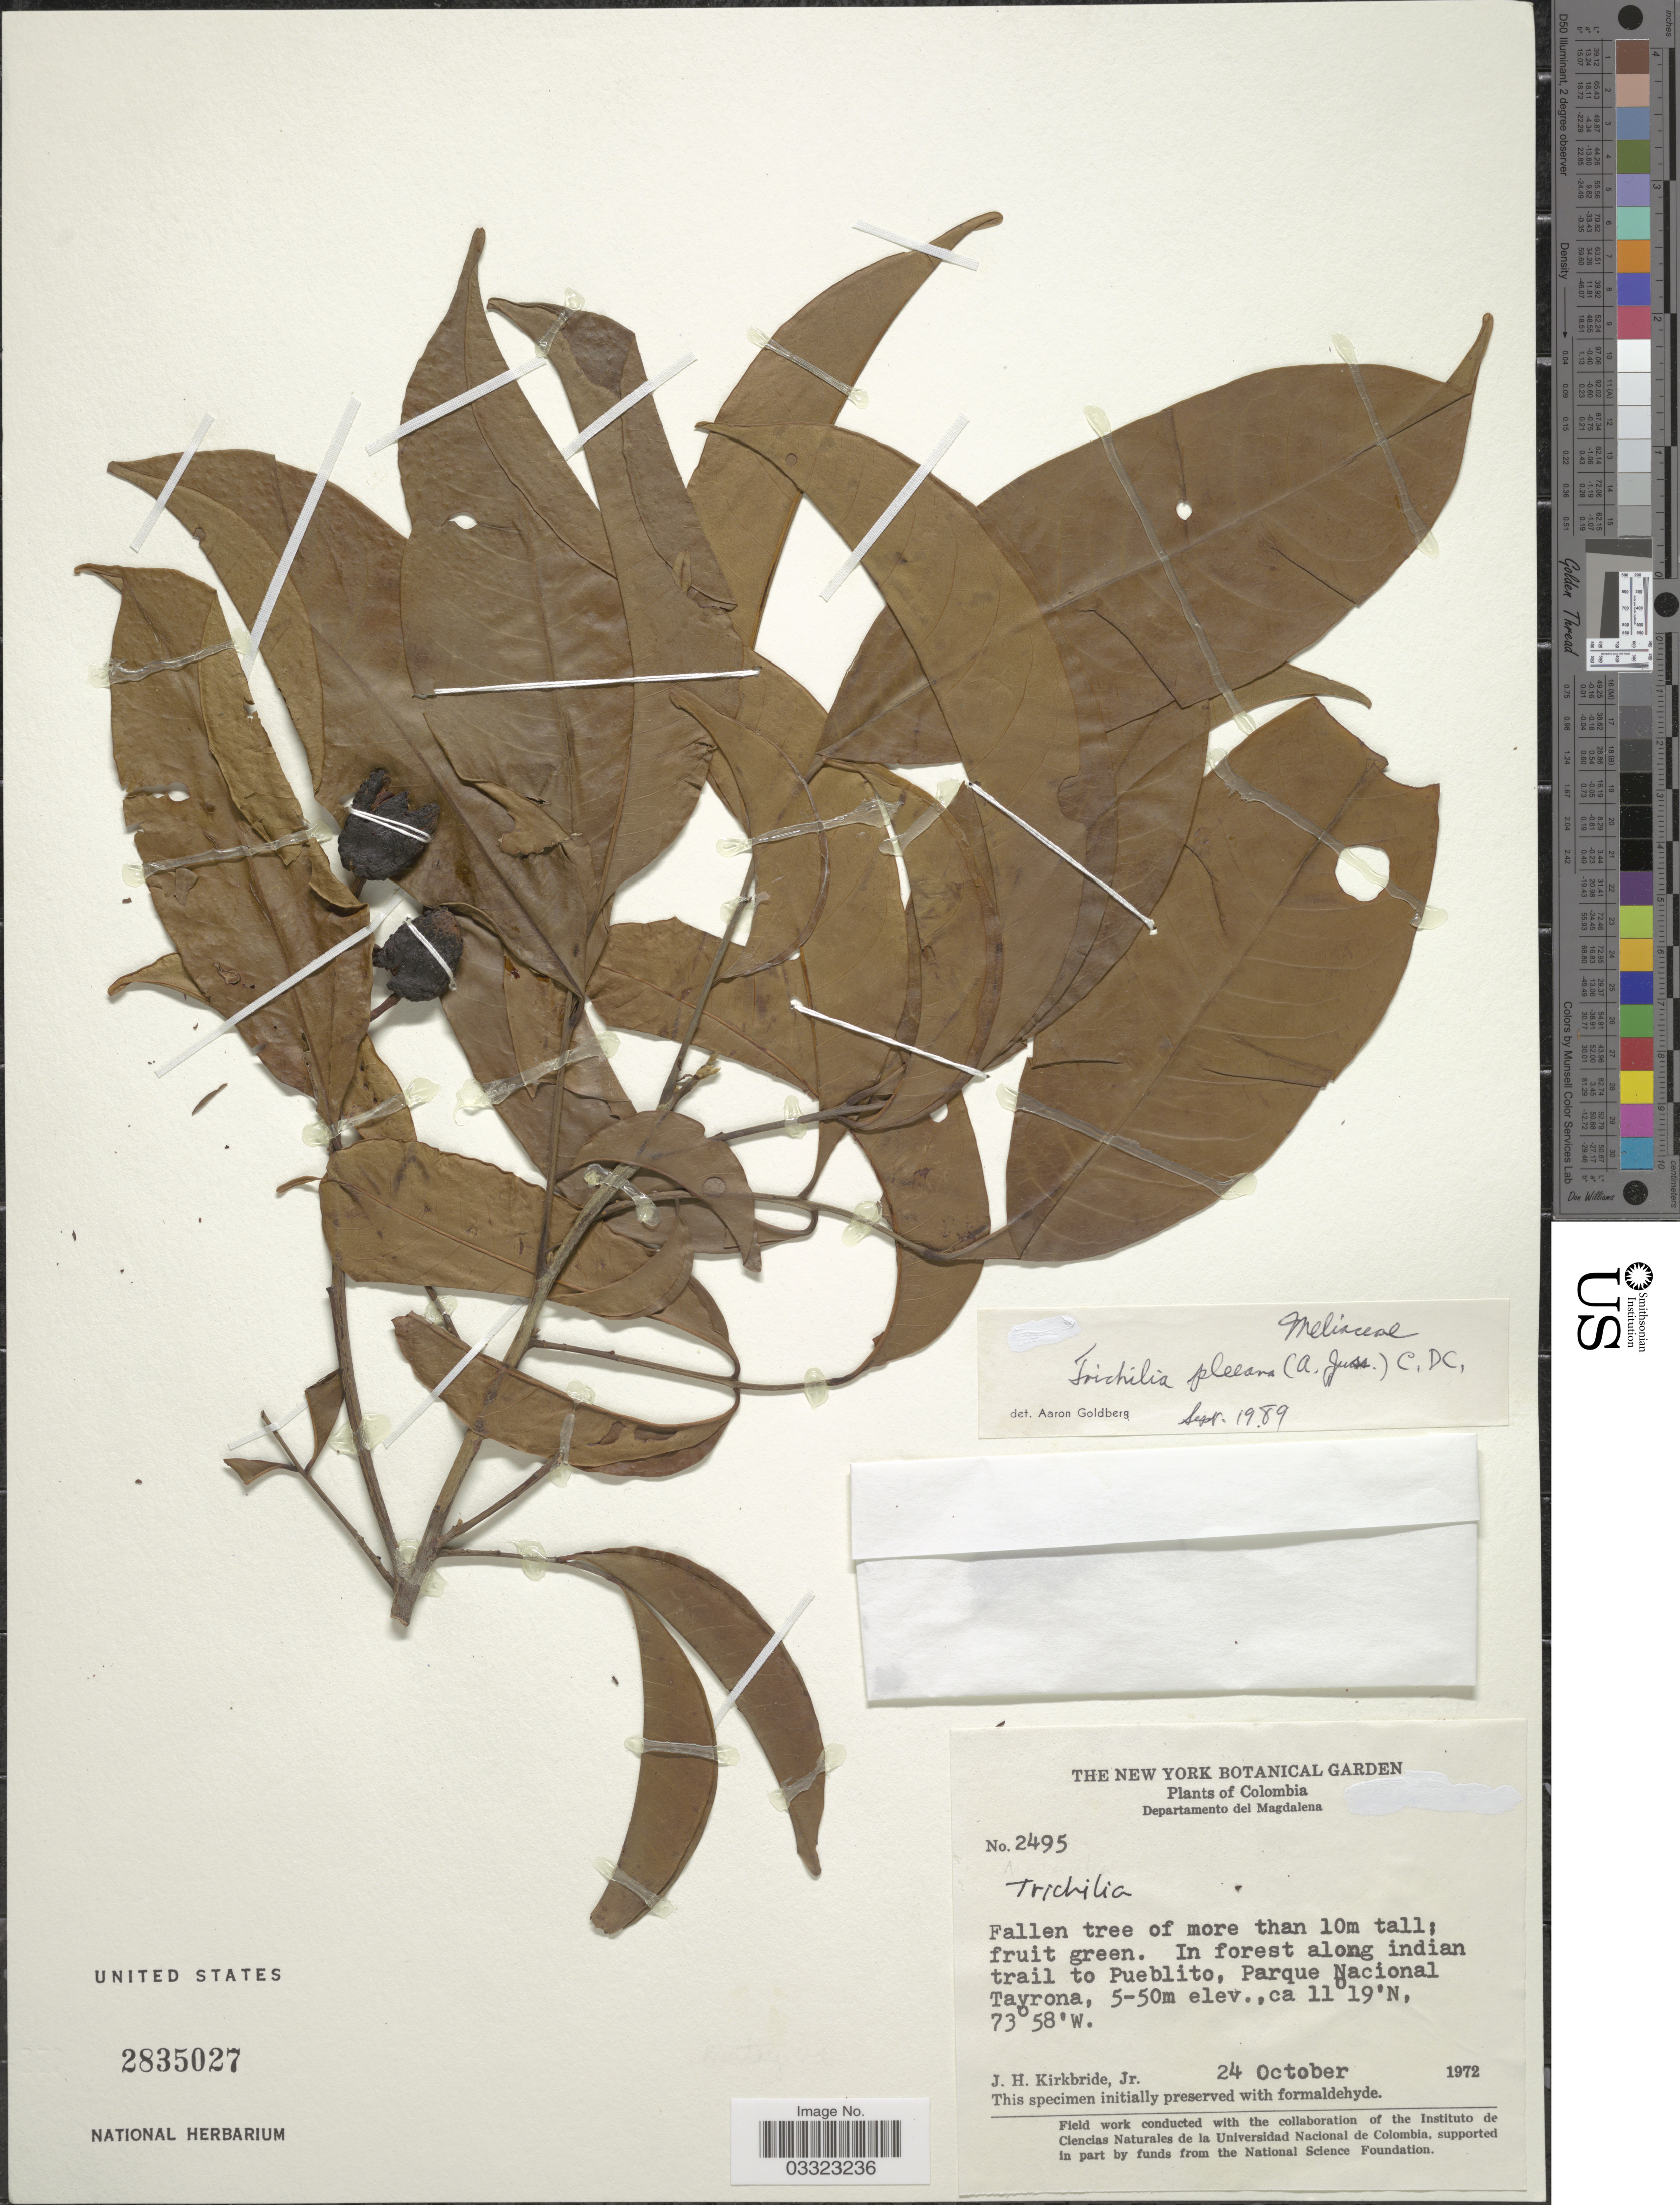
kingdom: Plantae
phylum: Tracheophyta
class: Magnoliopsida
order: Sapindales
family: Meliaceae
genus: Trichilia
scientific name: Trichilia pleeana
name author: (A. Juss.) C. DC.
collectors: J. H. Kirkbride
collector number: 2495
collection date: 1972-10-24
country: Colombia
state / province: Magdalena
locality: Departamento del Magdalena. In forest along indian trail to Pueblito, Parque Nacional Tayrona.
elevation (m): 5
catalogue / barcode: US 2835027